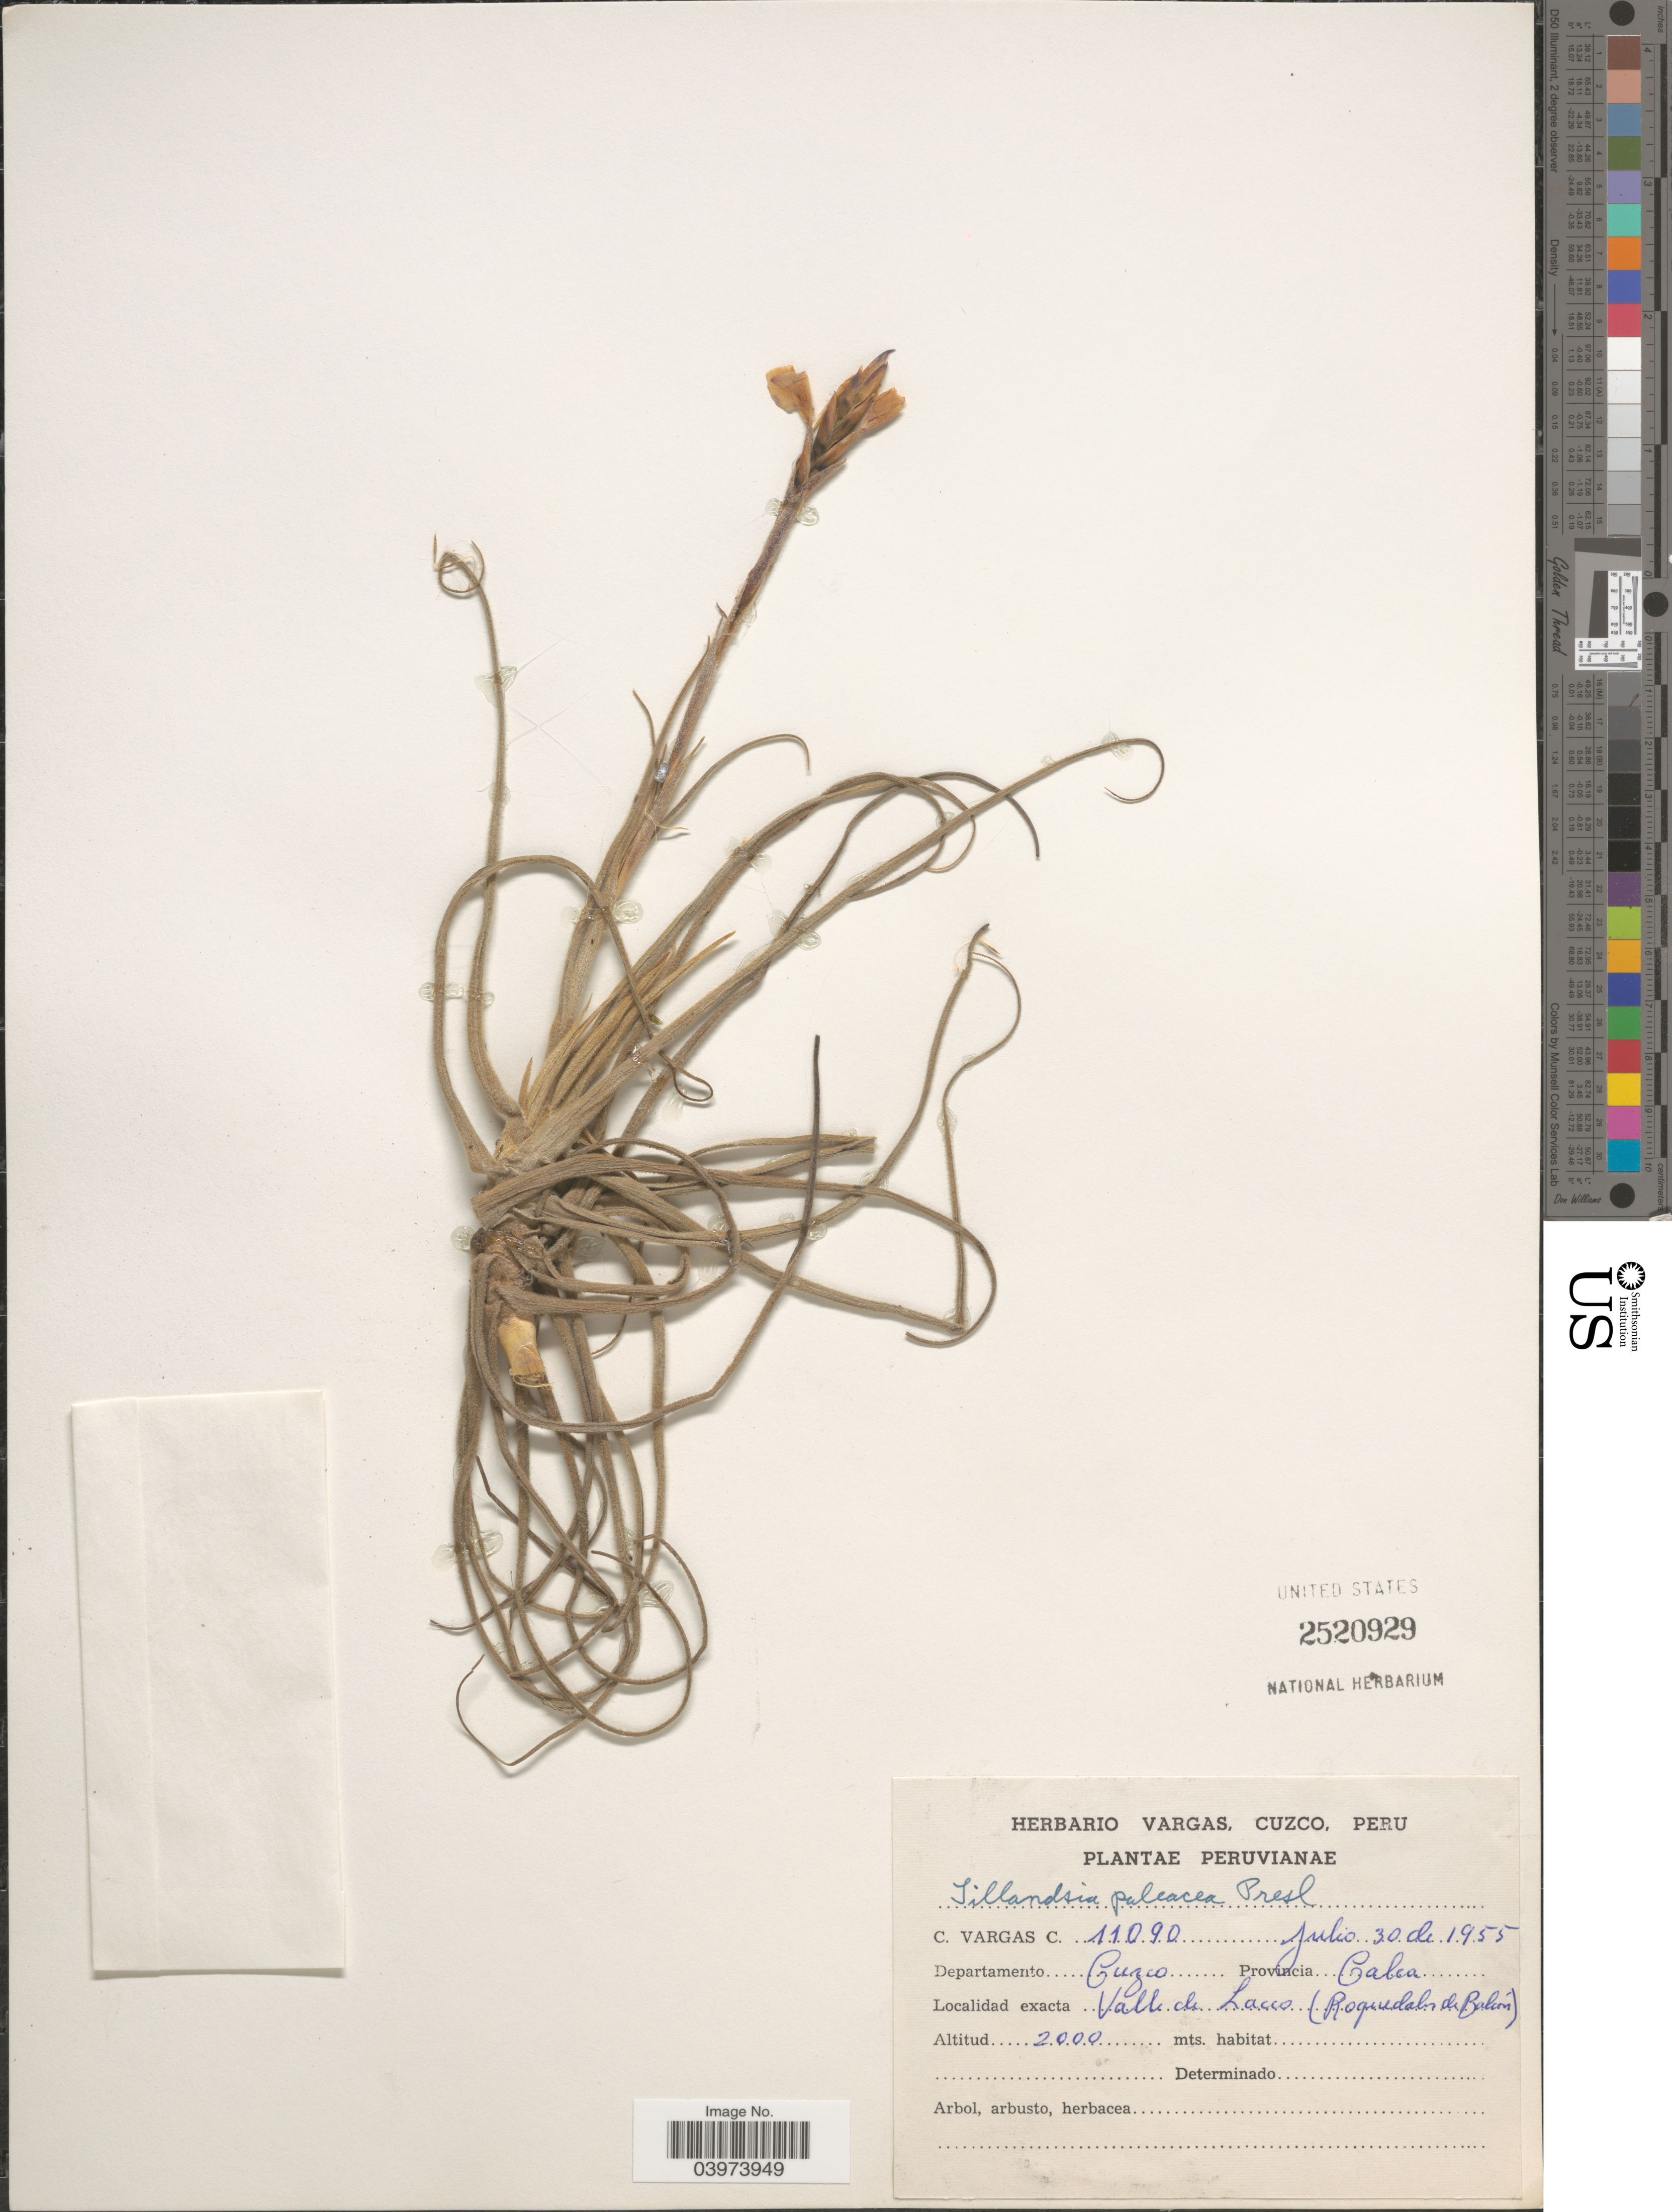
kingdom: Plantae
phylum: Tracheophyta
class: Liliopsida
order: Poales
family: Bromeliaceae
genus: Tillandsia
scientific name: Tillandsia paleacea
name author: C. Presl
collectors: C. Vargas Calderón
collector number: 11090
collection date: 1955-07-30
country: Peru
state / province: Cusco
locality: Departamento Cuzco. Provincia Calca. Valle de Lacco (Roquedales de Balcón).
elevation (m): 2000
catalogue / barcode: US 2520929